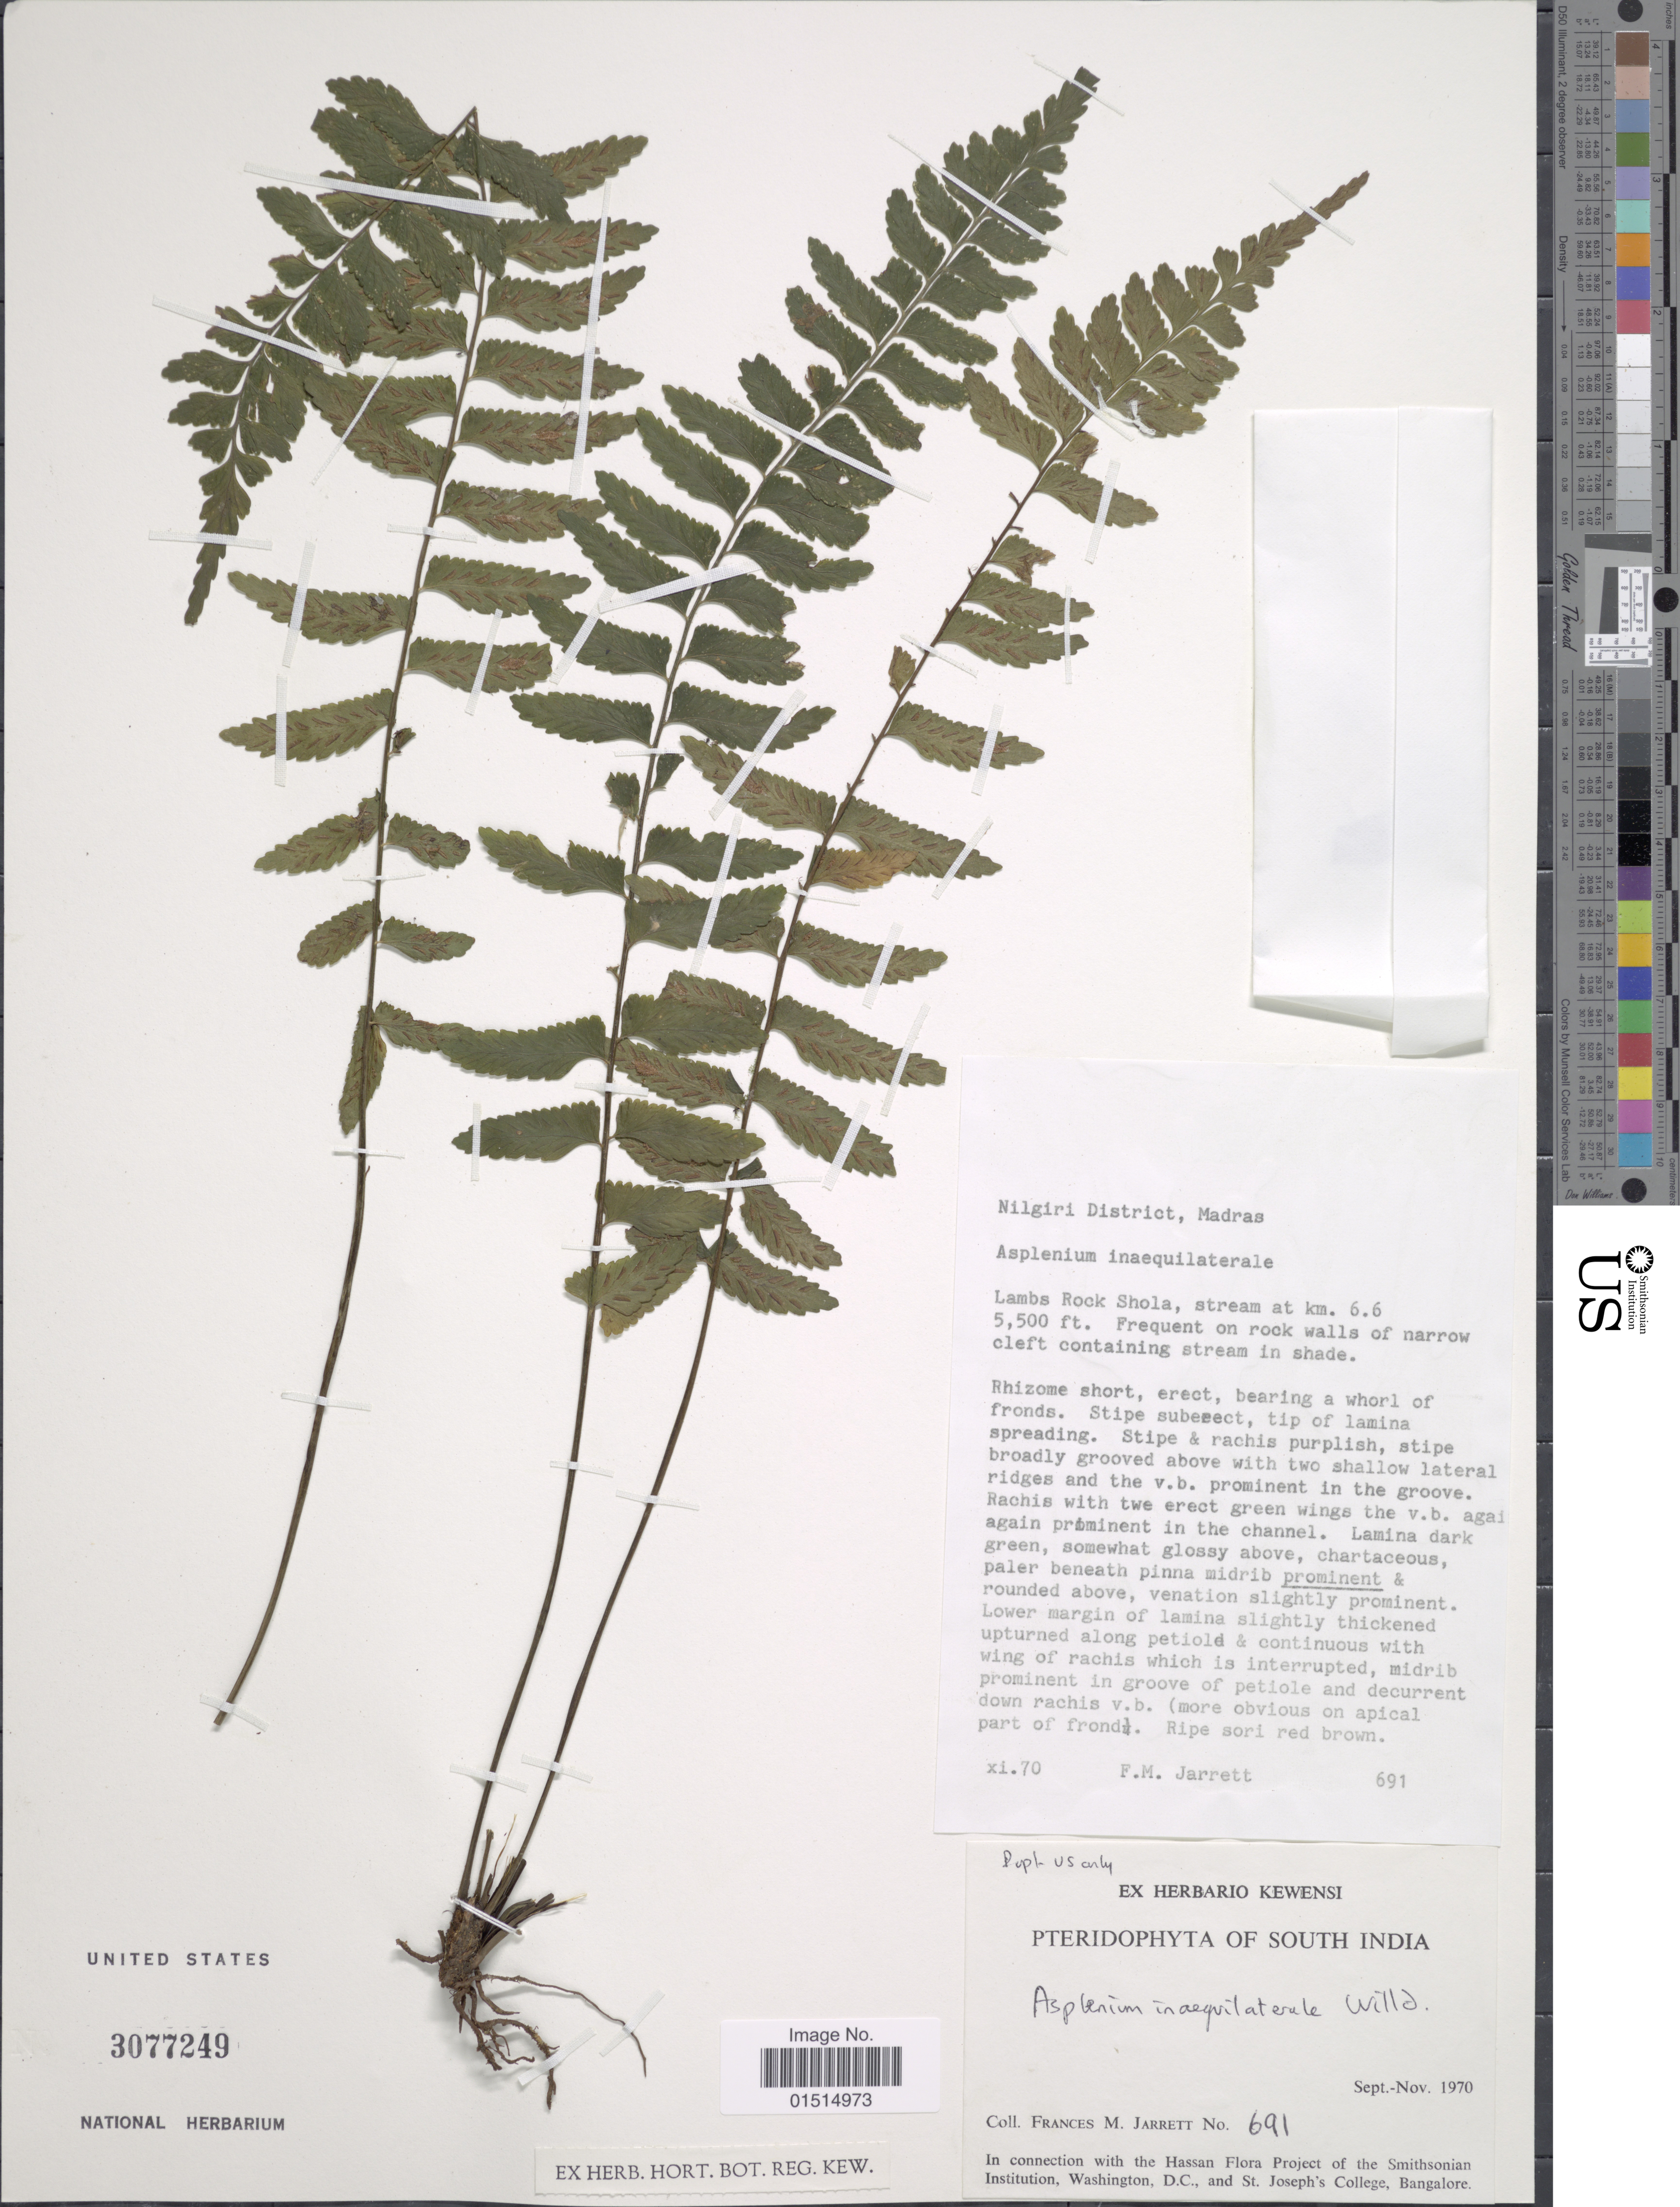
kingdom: Plantae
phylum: Tracheophyta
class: Polypodiopsida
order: Polypodiales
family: Aspleniaceae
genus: Asplenium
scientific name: Asplenium inaequilaterale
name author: Willd.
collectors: F. M. Jarrett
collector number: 691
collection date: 1970-09/1970-11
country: India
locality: Lambs Rock Shola, stream at km. 6.6. South India.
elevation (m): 1676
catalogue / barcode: US 3077249